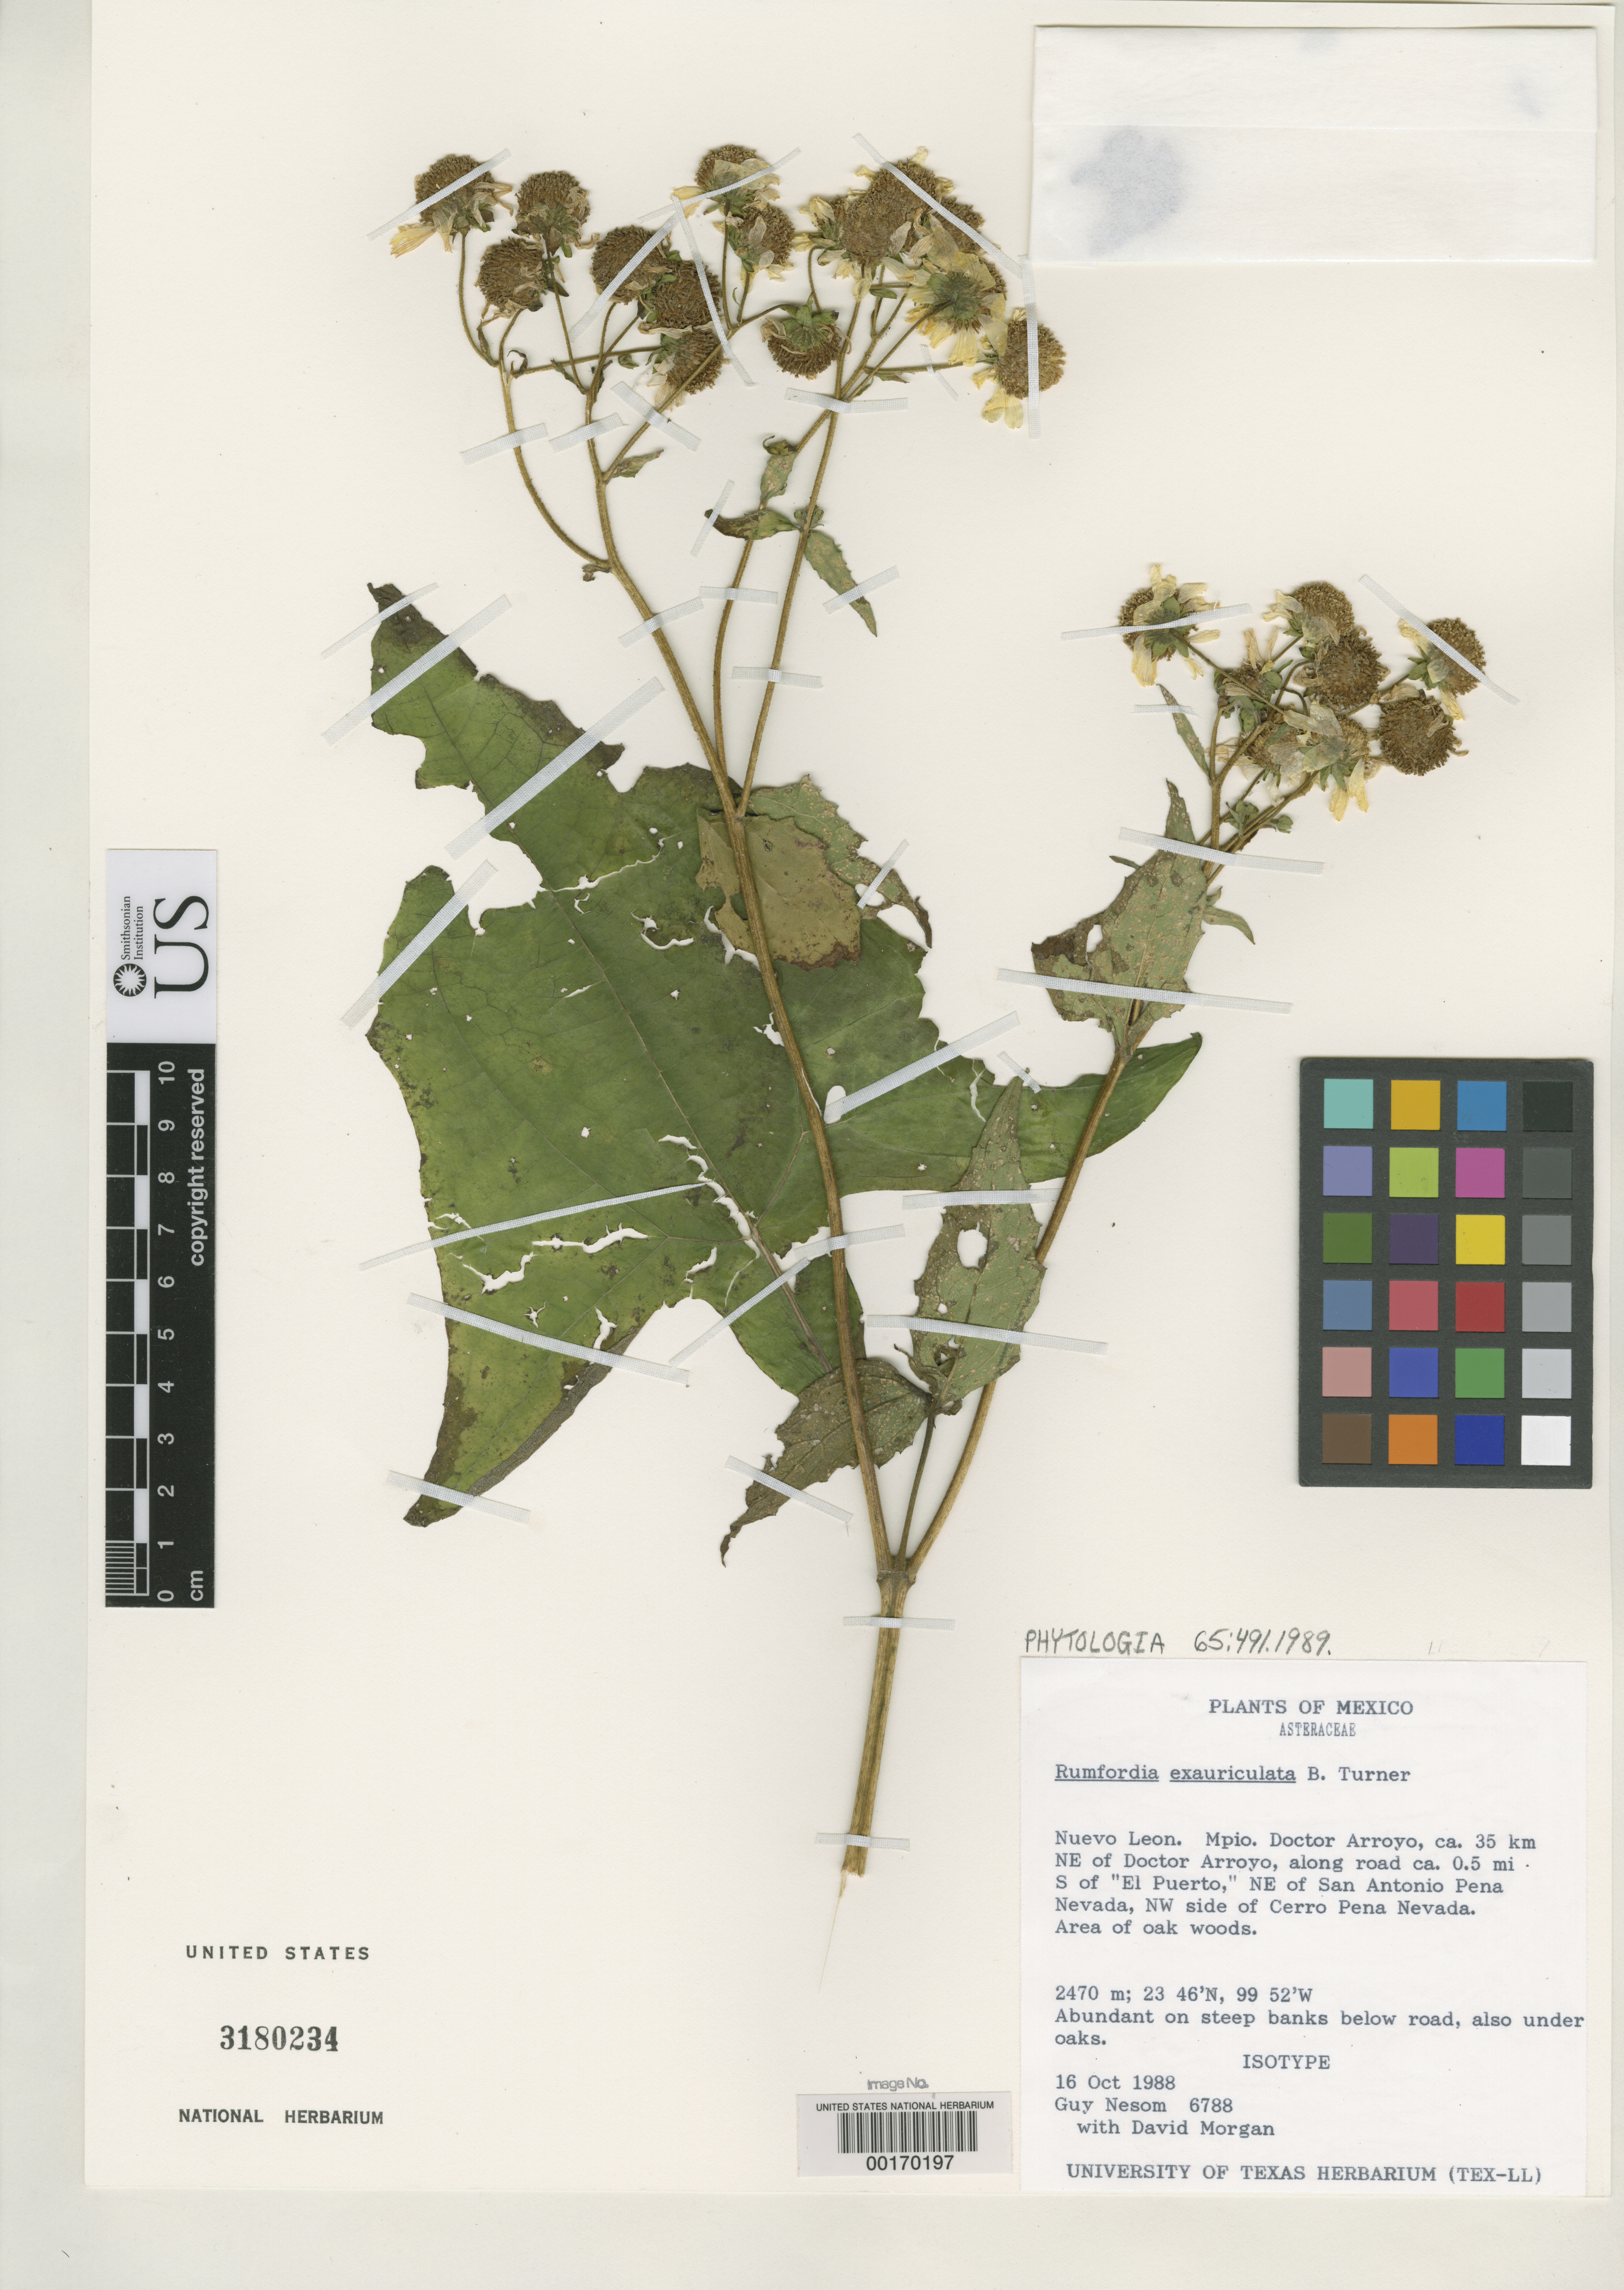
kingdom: Plantae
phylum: Tracheophyta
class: Magnoliopsida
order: Asterales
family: Asteraceae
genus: Rumfordia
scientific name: Rumfordia exauriculata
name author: B.L. Turner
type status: Isotype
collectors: G. L. Nesom & D. Morgon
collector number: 6788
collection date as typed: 16 Oct 1988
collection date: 1988-10-16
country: Mexico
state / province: Nuevo León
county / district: Doctor Arroyo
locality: Ca. 35 km NE of Doctor Arroyo, along road ca. 0.5 mi S of El Puerte, NE of San Antonio Pena Nevada, NW side of Cerro Pena Nevada.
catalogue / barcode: US 3180234